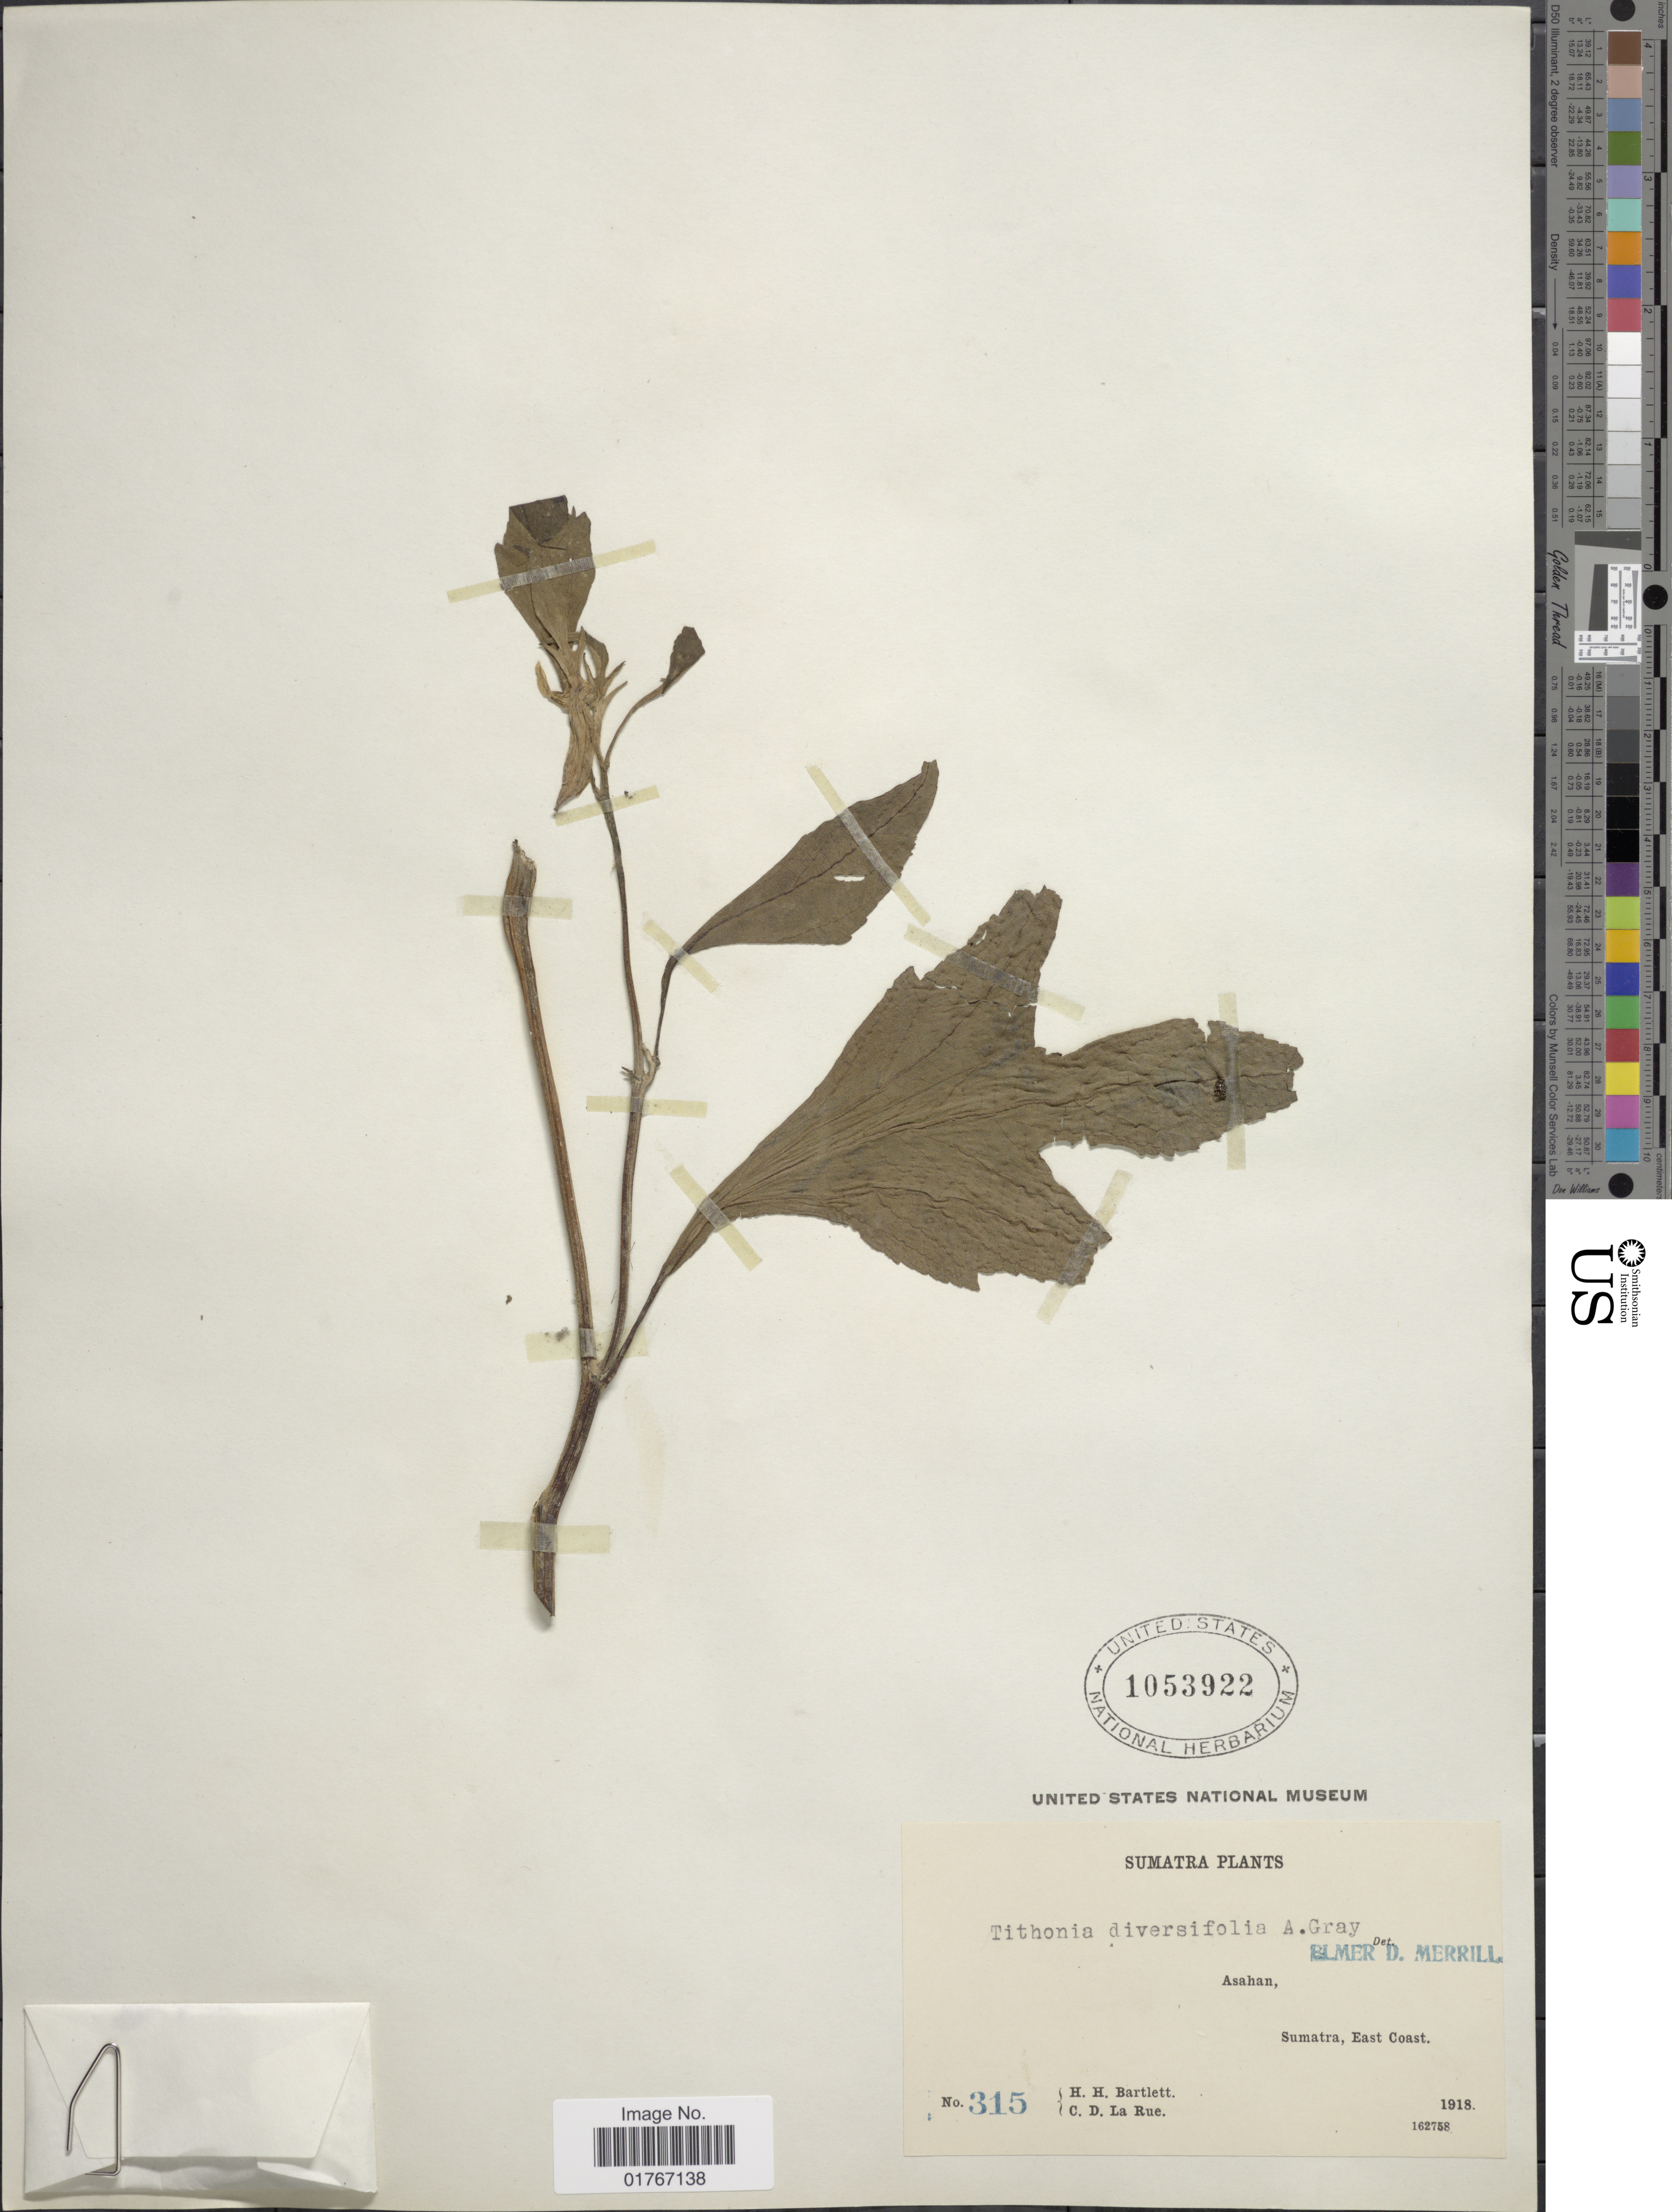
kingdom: Plantae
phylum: Tracheophyta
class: Magnoliopsida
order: Asterales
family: Asteraceae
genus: Tithonia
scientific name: Tithonia diversifolia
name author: (Hemsl.) A. Gray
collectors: H. H. Bartlett & C. La Rue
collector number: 315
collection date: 1918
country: Indonesia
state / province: Sumatra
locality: Asahan, Sumatra, East Coast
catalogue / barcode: US 1053922